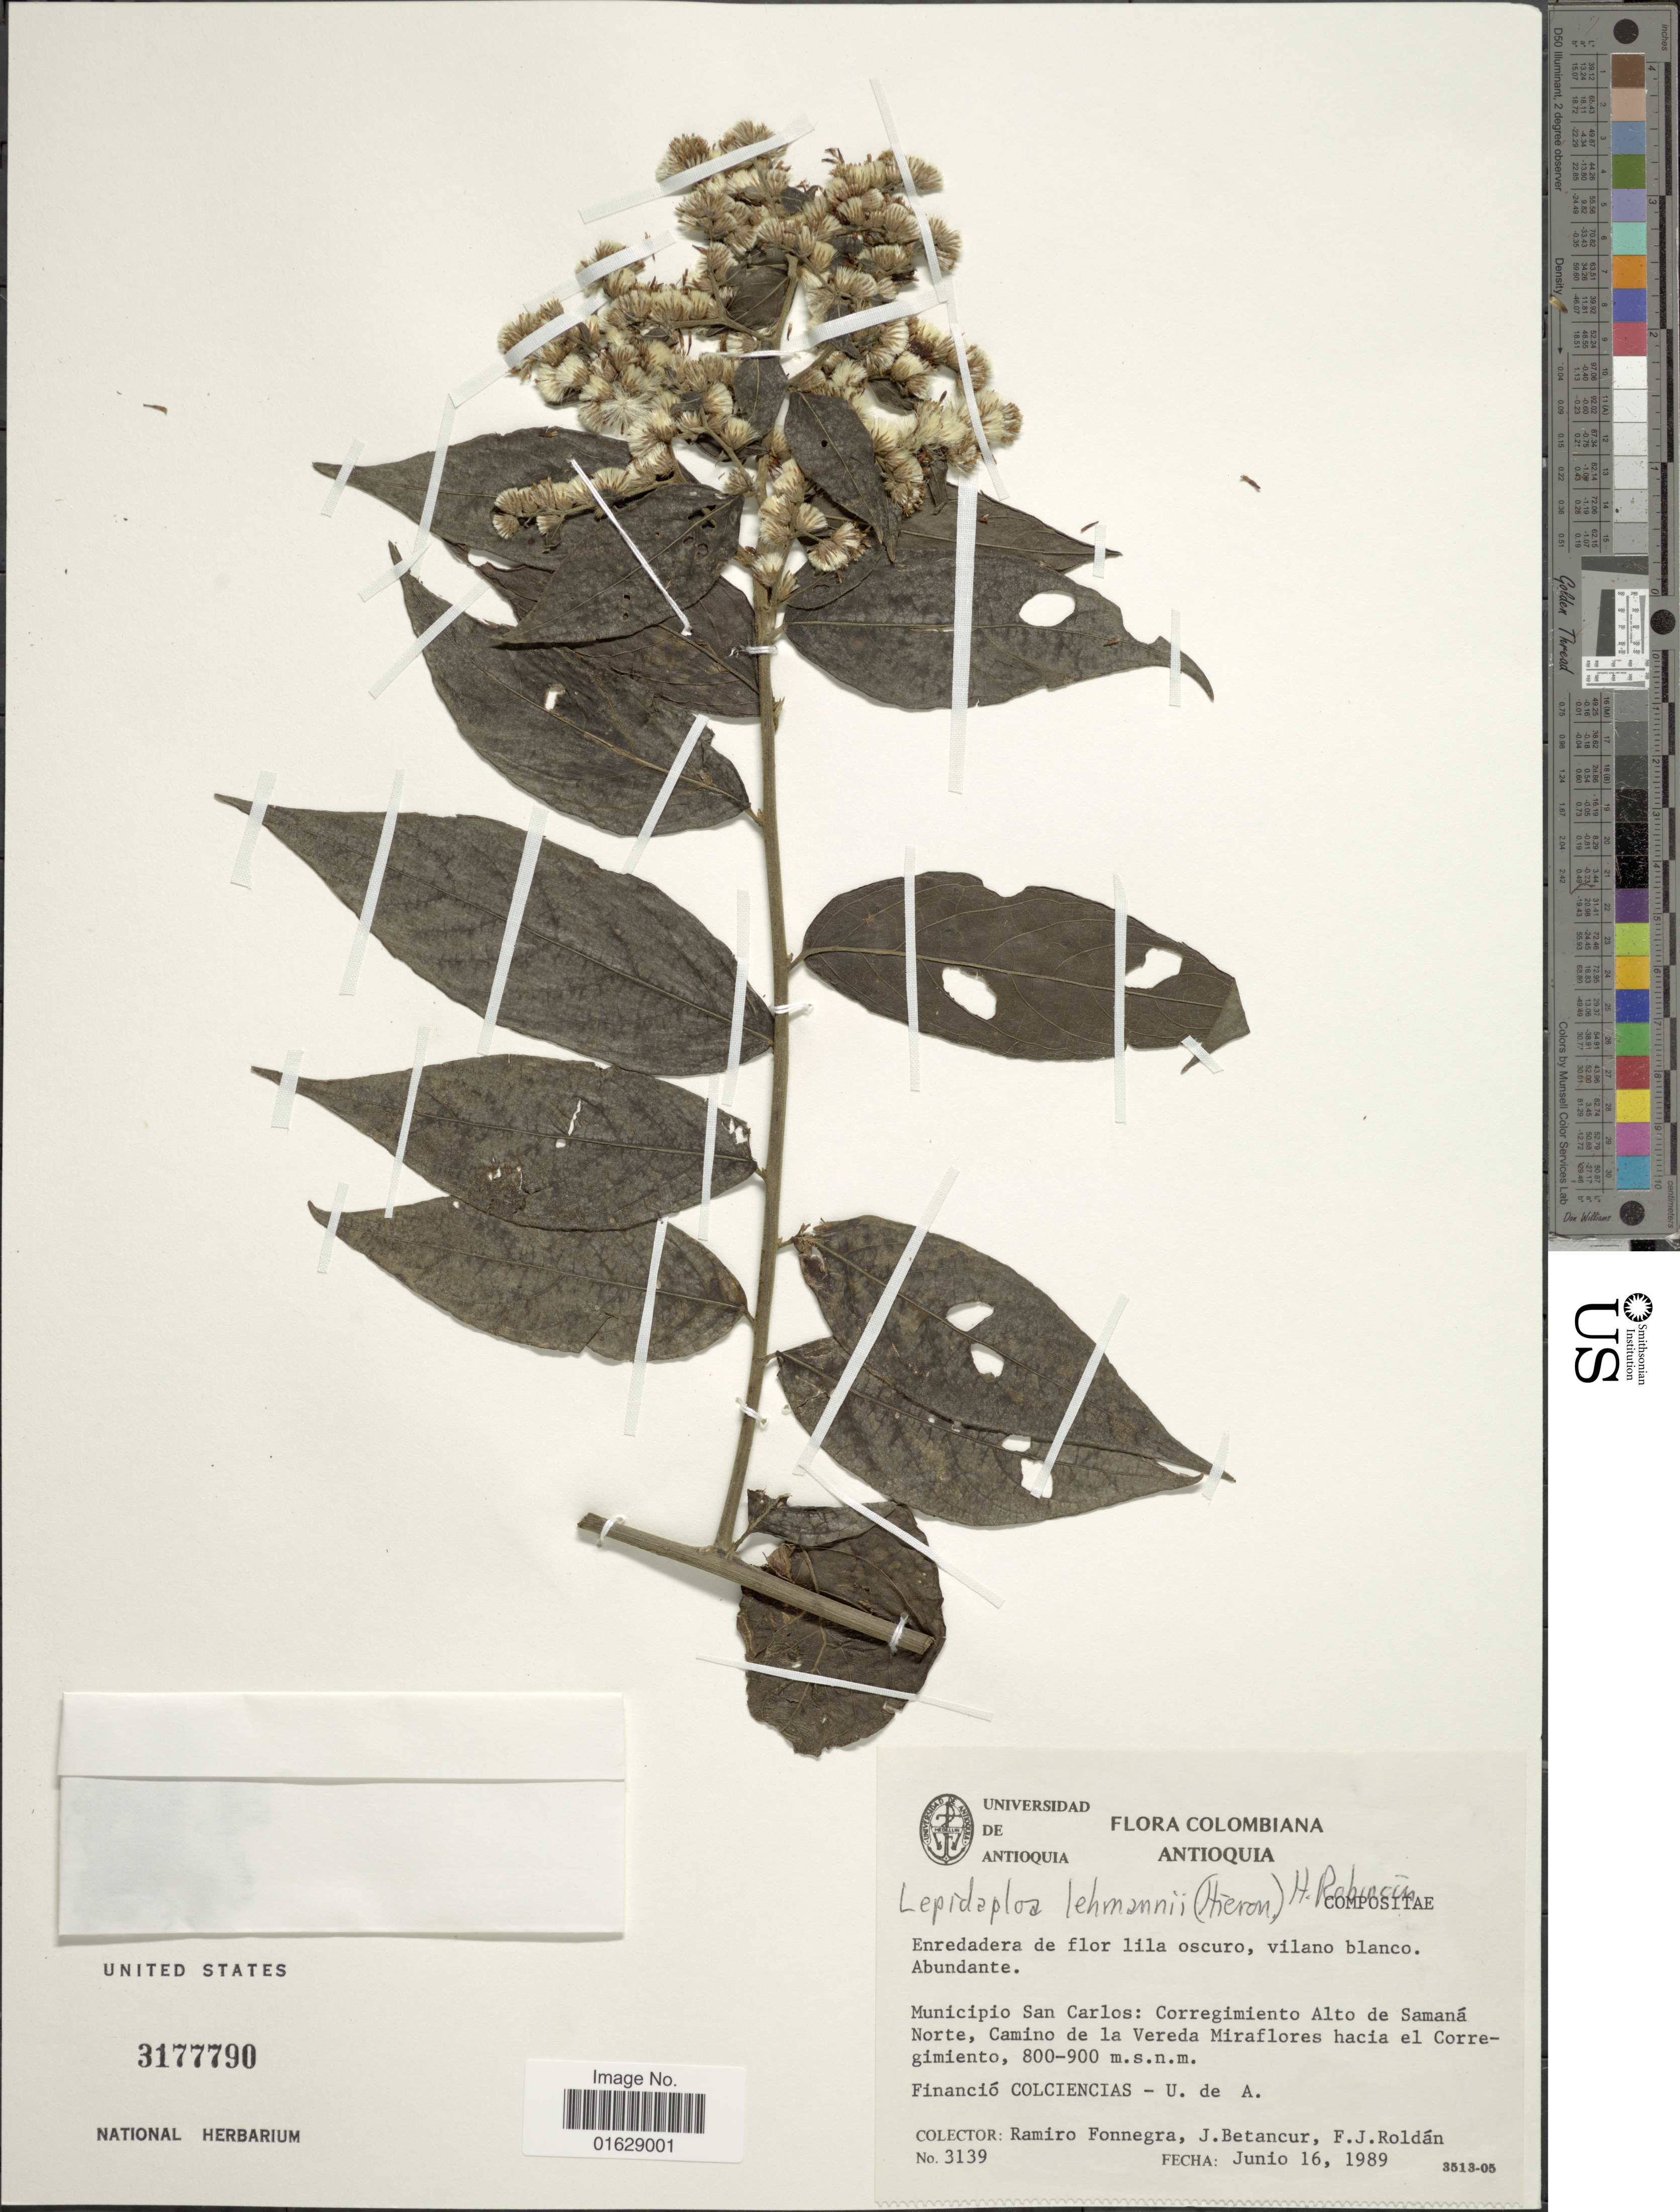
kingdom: Plantae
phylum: Tracheophyta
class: Magnoliopsida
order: Asterales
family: Asteraceae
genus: Lepidaploa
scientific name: Lepidaploa lehmannii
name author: (Hieron.) H. Rob.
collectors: R. Fonnegra G., J. Betancur & F. J. Roldán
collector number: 3139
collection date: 1989-06-16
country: Colombia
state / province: Antioquia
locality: Municipio San Carlos: Corregimiento Alto de Samana Norte, Camino de la vereda Miraflores hacia el Corregimiento. Financio Colciencias - U. de A.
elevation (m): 800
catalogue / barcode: US 3177790